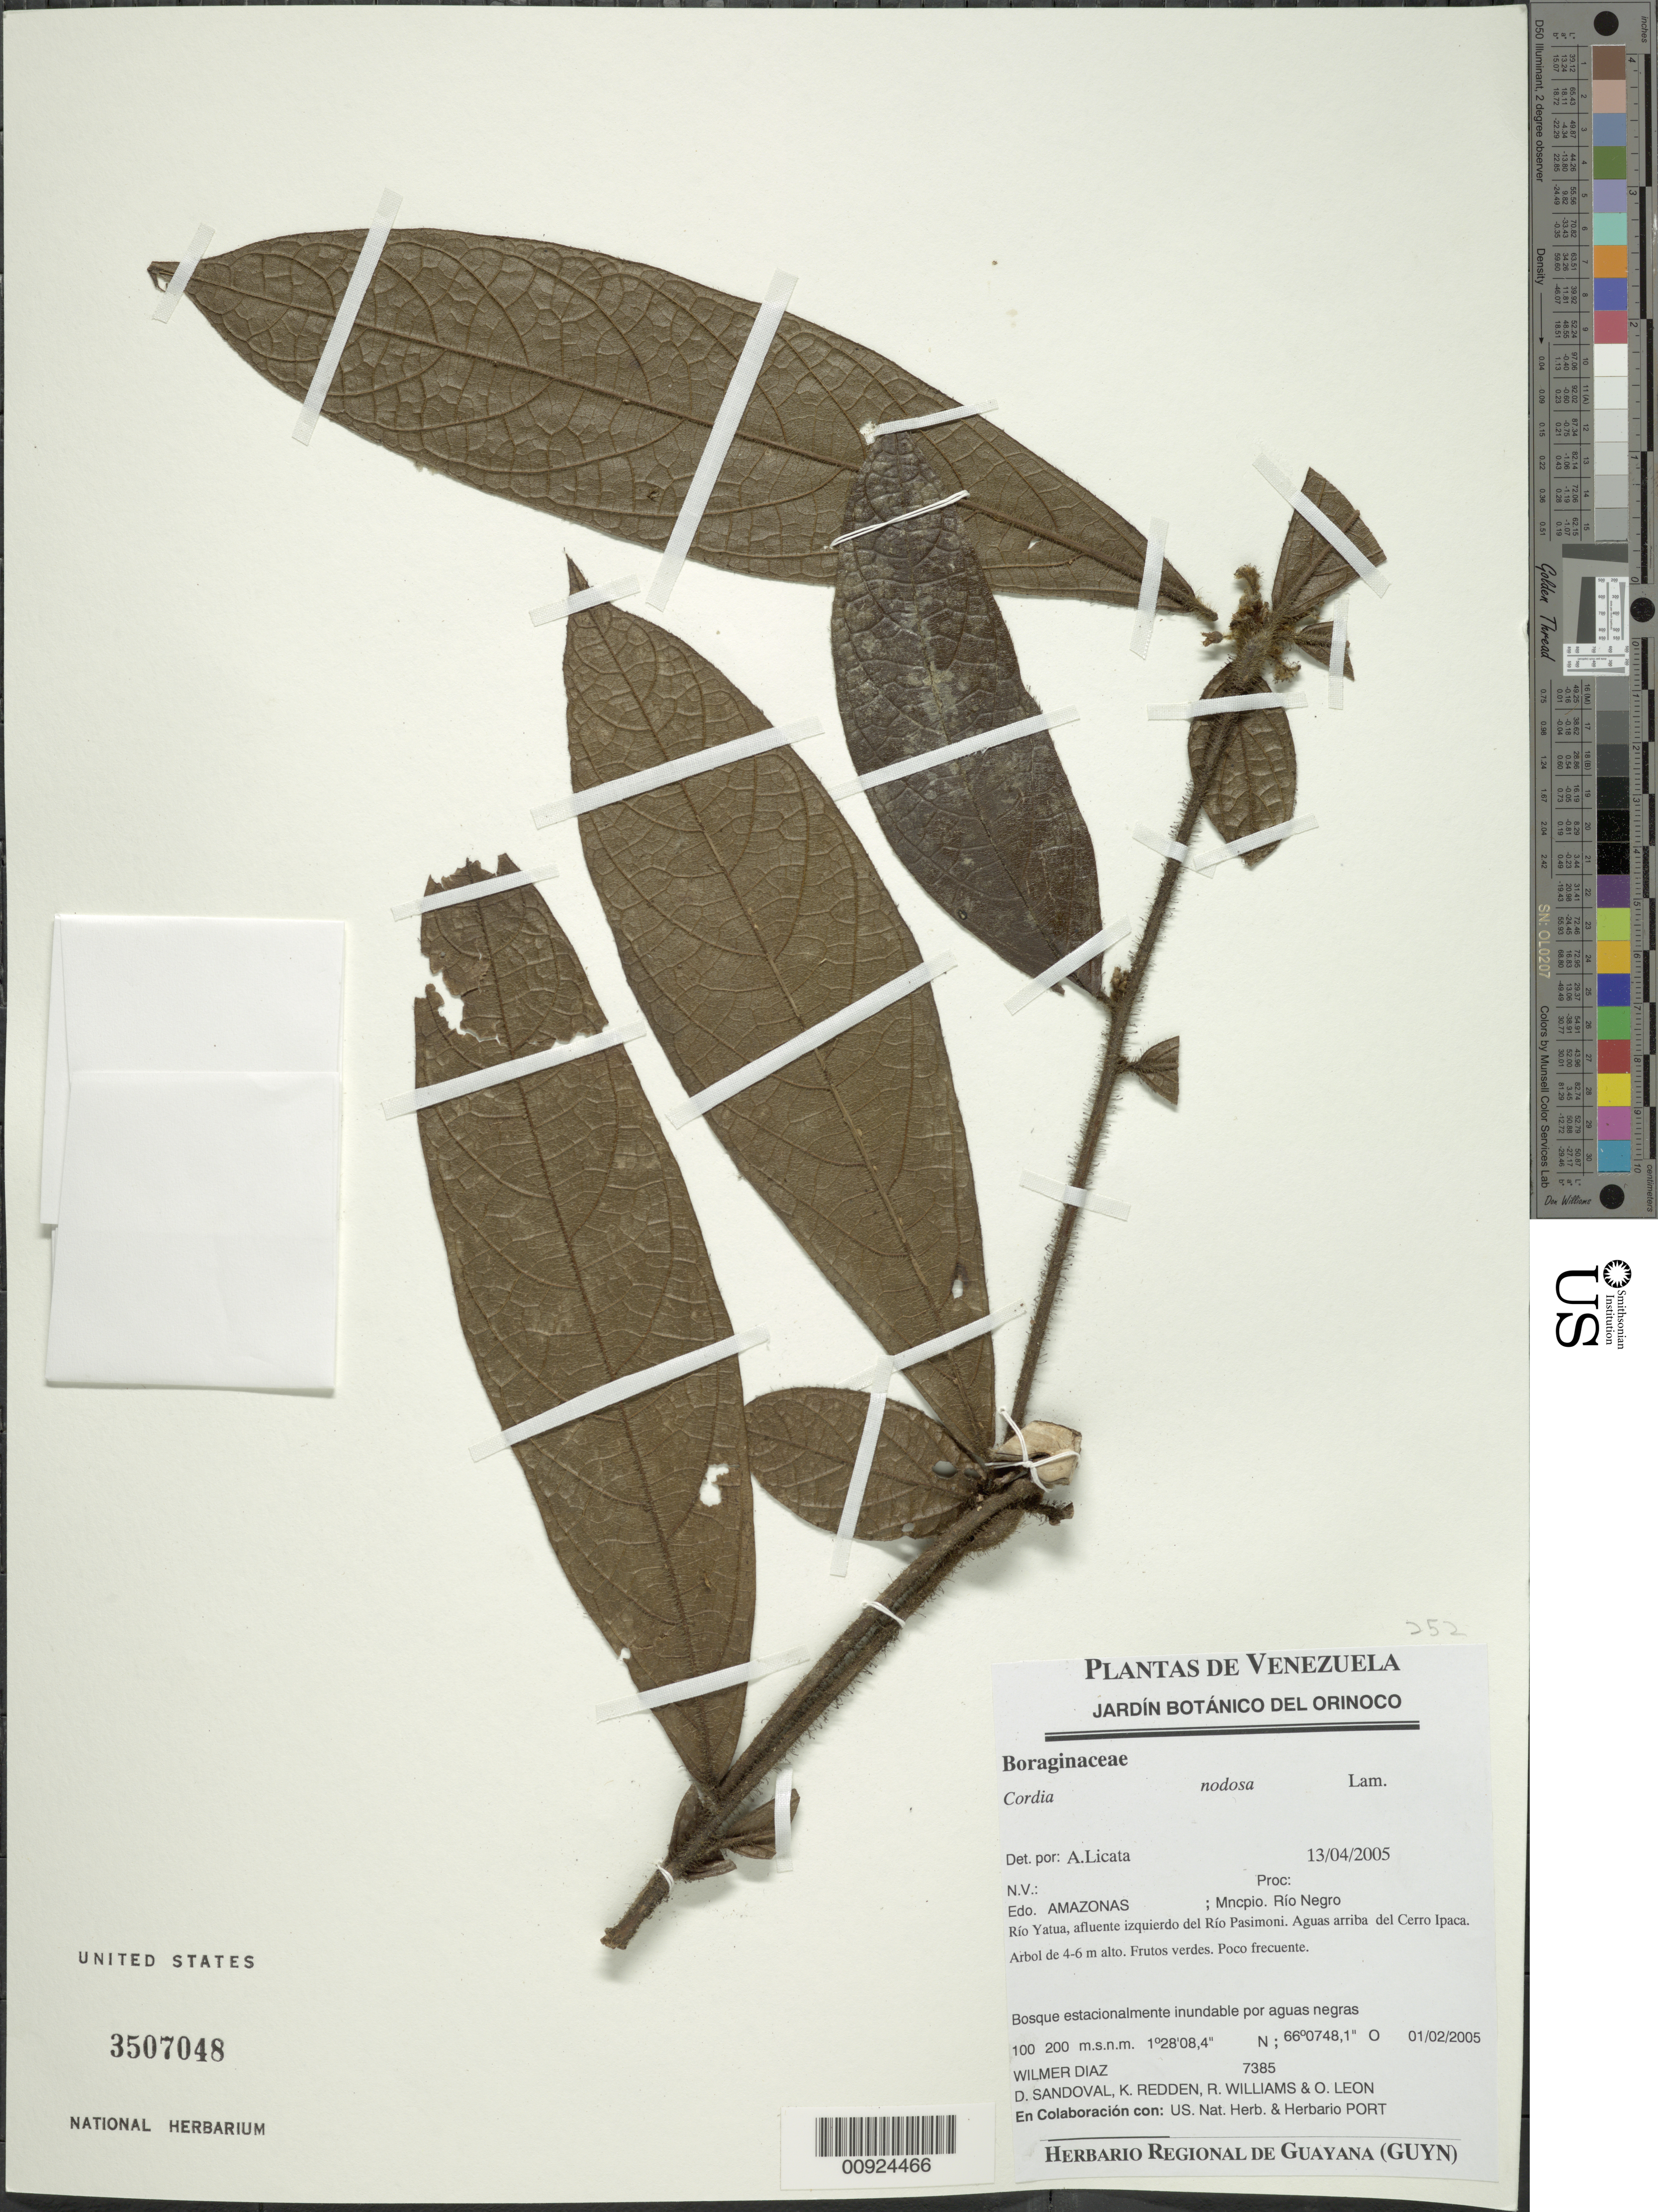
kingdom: Plantae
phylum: Tracheophyta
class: Magnoliopsida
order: Boraginales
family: Cordiaceae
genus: Cordia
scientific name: Cordia nodosa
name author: Lam.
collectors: W. Díaz P., D. Sandoval, K. M. Redden, R. Williams & O. León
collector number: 7385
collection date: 2005-02-01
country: Venezuela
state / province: Amazonas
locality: Mncpio. Río Negro. Río Yatua, afluente izquierdo del Río Pasimoni. Aguas arriba del Cerro Ipaca.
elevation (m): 100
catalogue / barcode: US 3507048